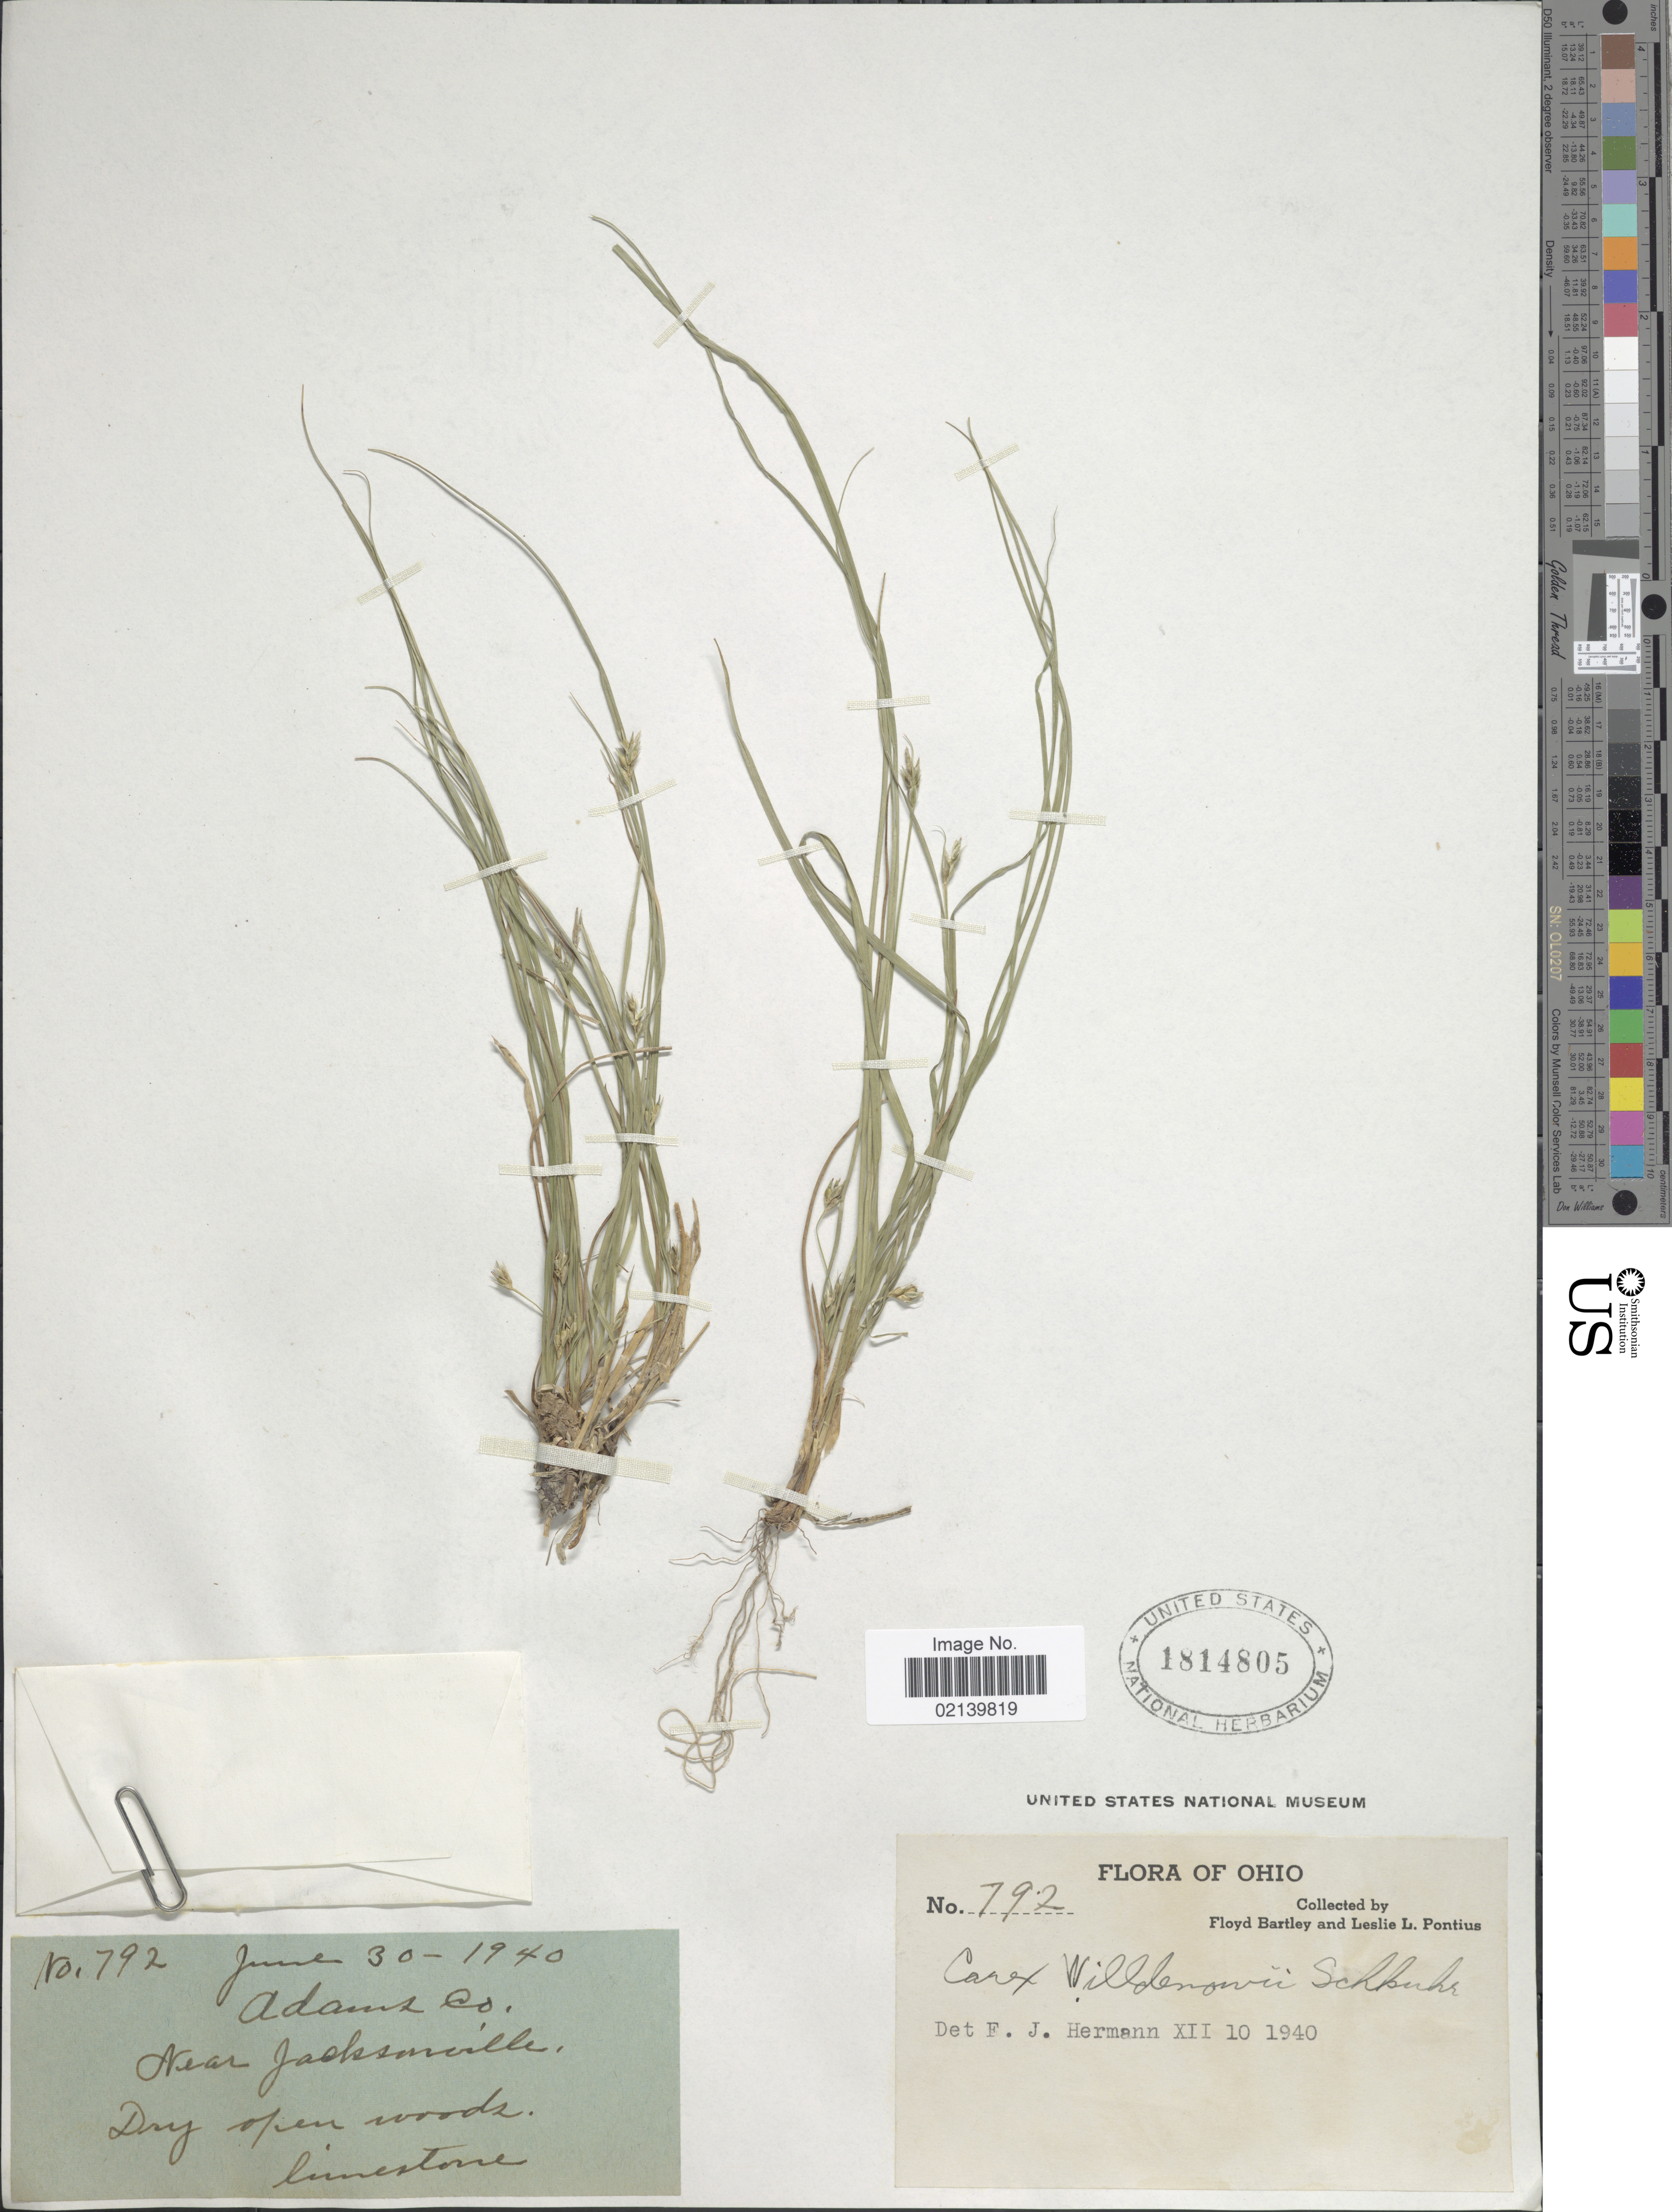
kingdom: Plantae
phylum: Tracheophyta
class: Liliopsida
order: Poales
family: Cyperaceae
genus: Carex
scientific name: Carex willdenowii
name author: Willd.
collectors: F. Bartley & L. Pontius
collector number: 792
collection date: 1940-06-30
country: United States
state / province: Ohio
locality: Adams Co, Near Jacksonville. Dry open woods, limestone.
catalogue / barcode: US 1814805